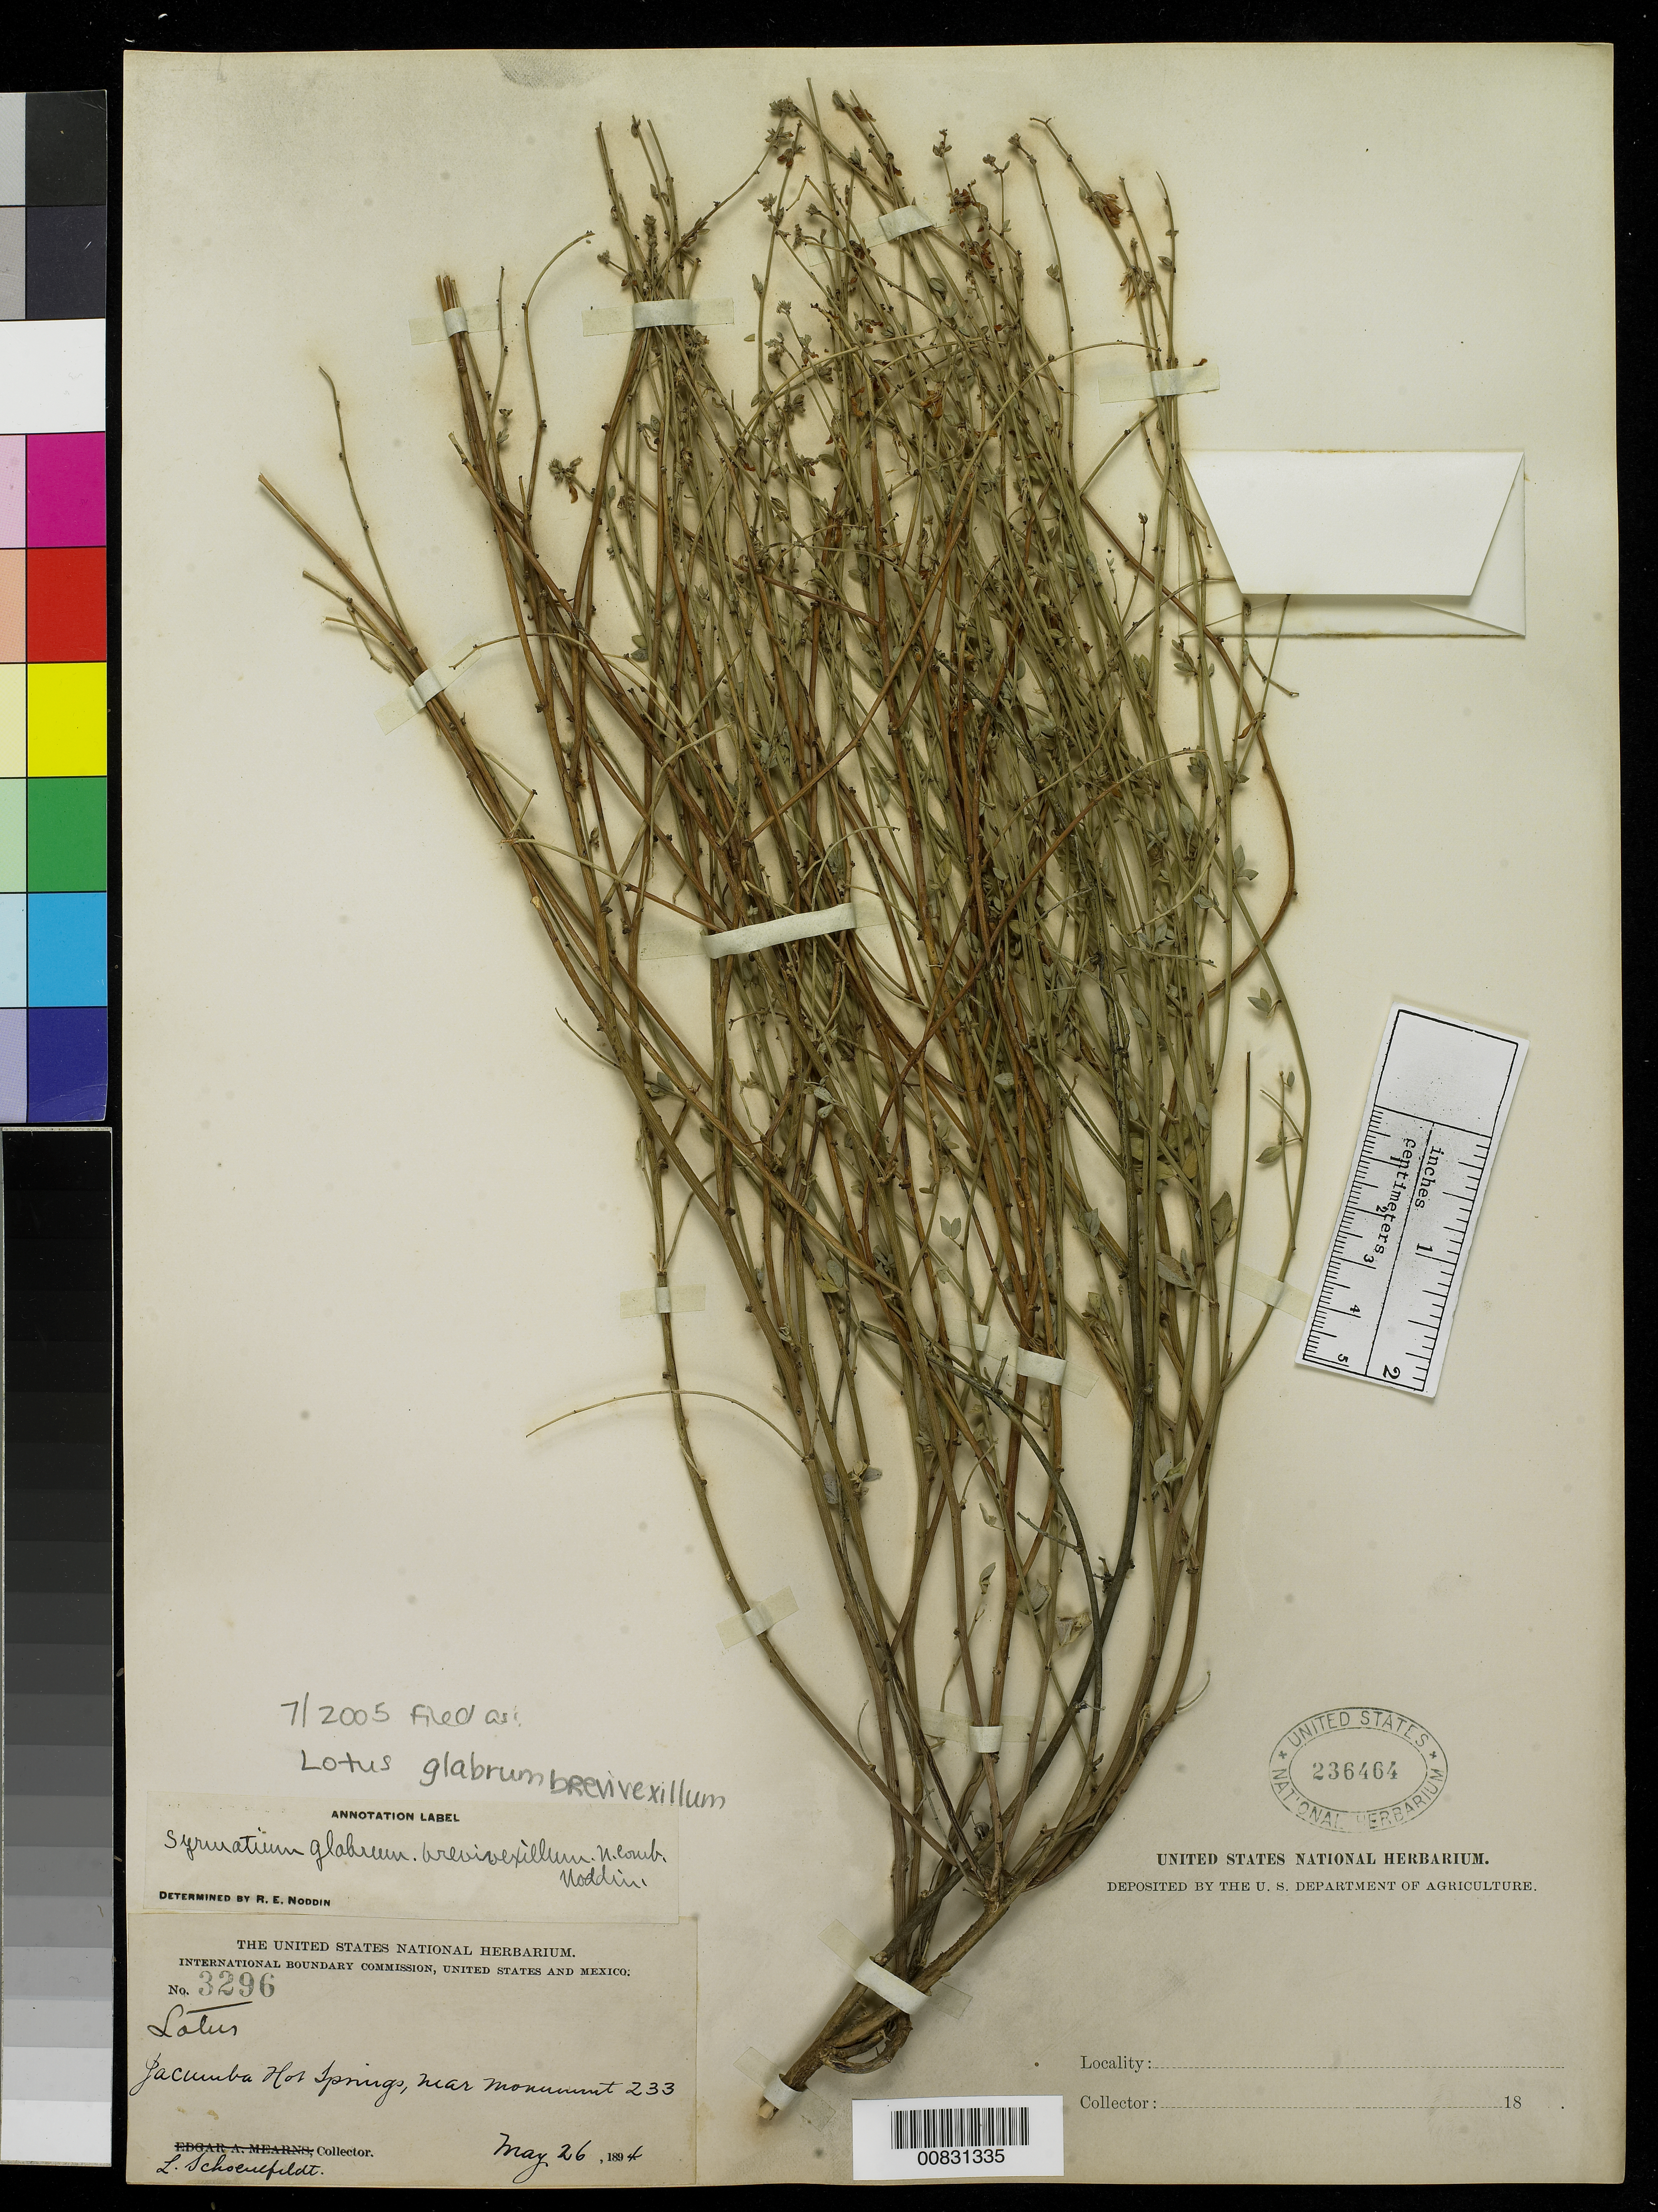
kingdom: Plantae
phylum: Tracheophyta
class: Magnoliopsida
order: Fabales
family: Fabaceae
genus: Syrmatium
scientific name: Syrmatium glabrum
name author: Vogel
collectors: L. Schoenfeldt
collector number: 3296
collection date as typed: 26 May 1894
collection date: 1894-05-26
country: United States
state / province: California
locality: Jacumba Hot Springs, Near monument 233.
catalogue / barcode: US 236464